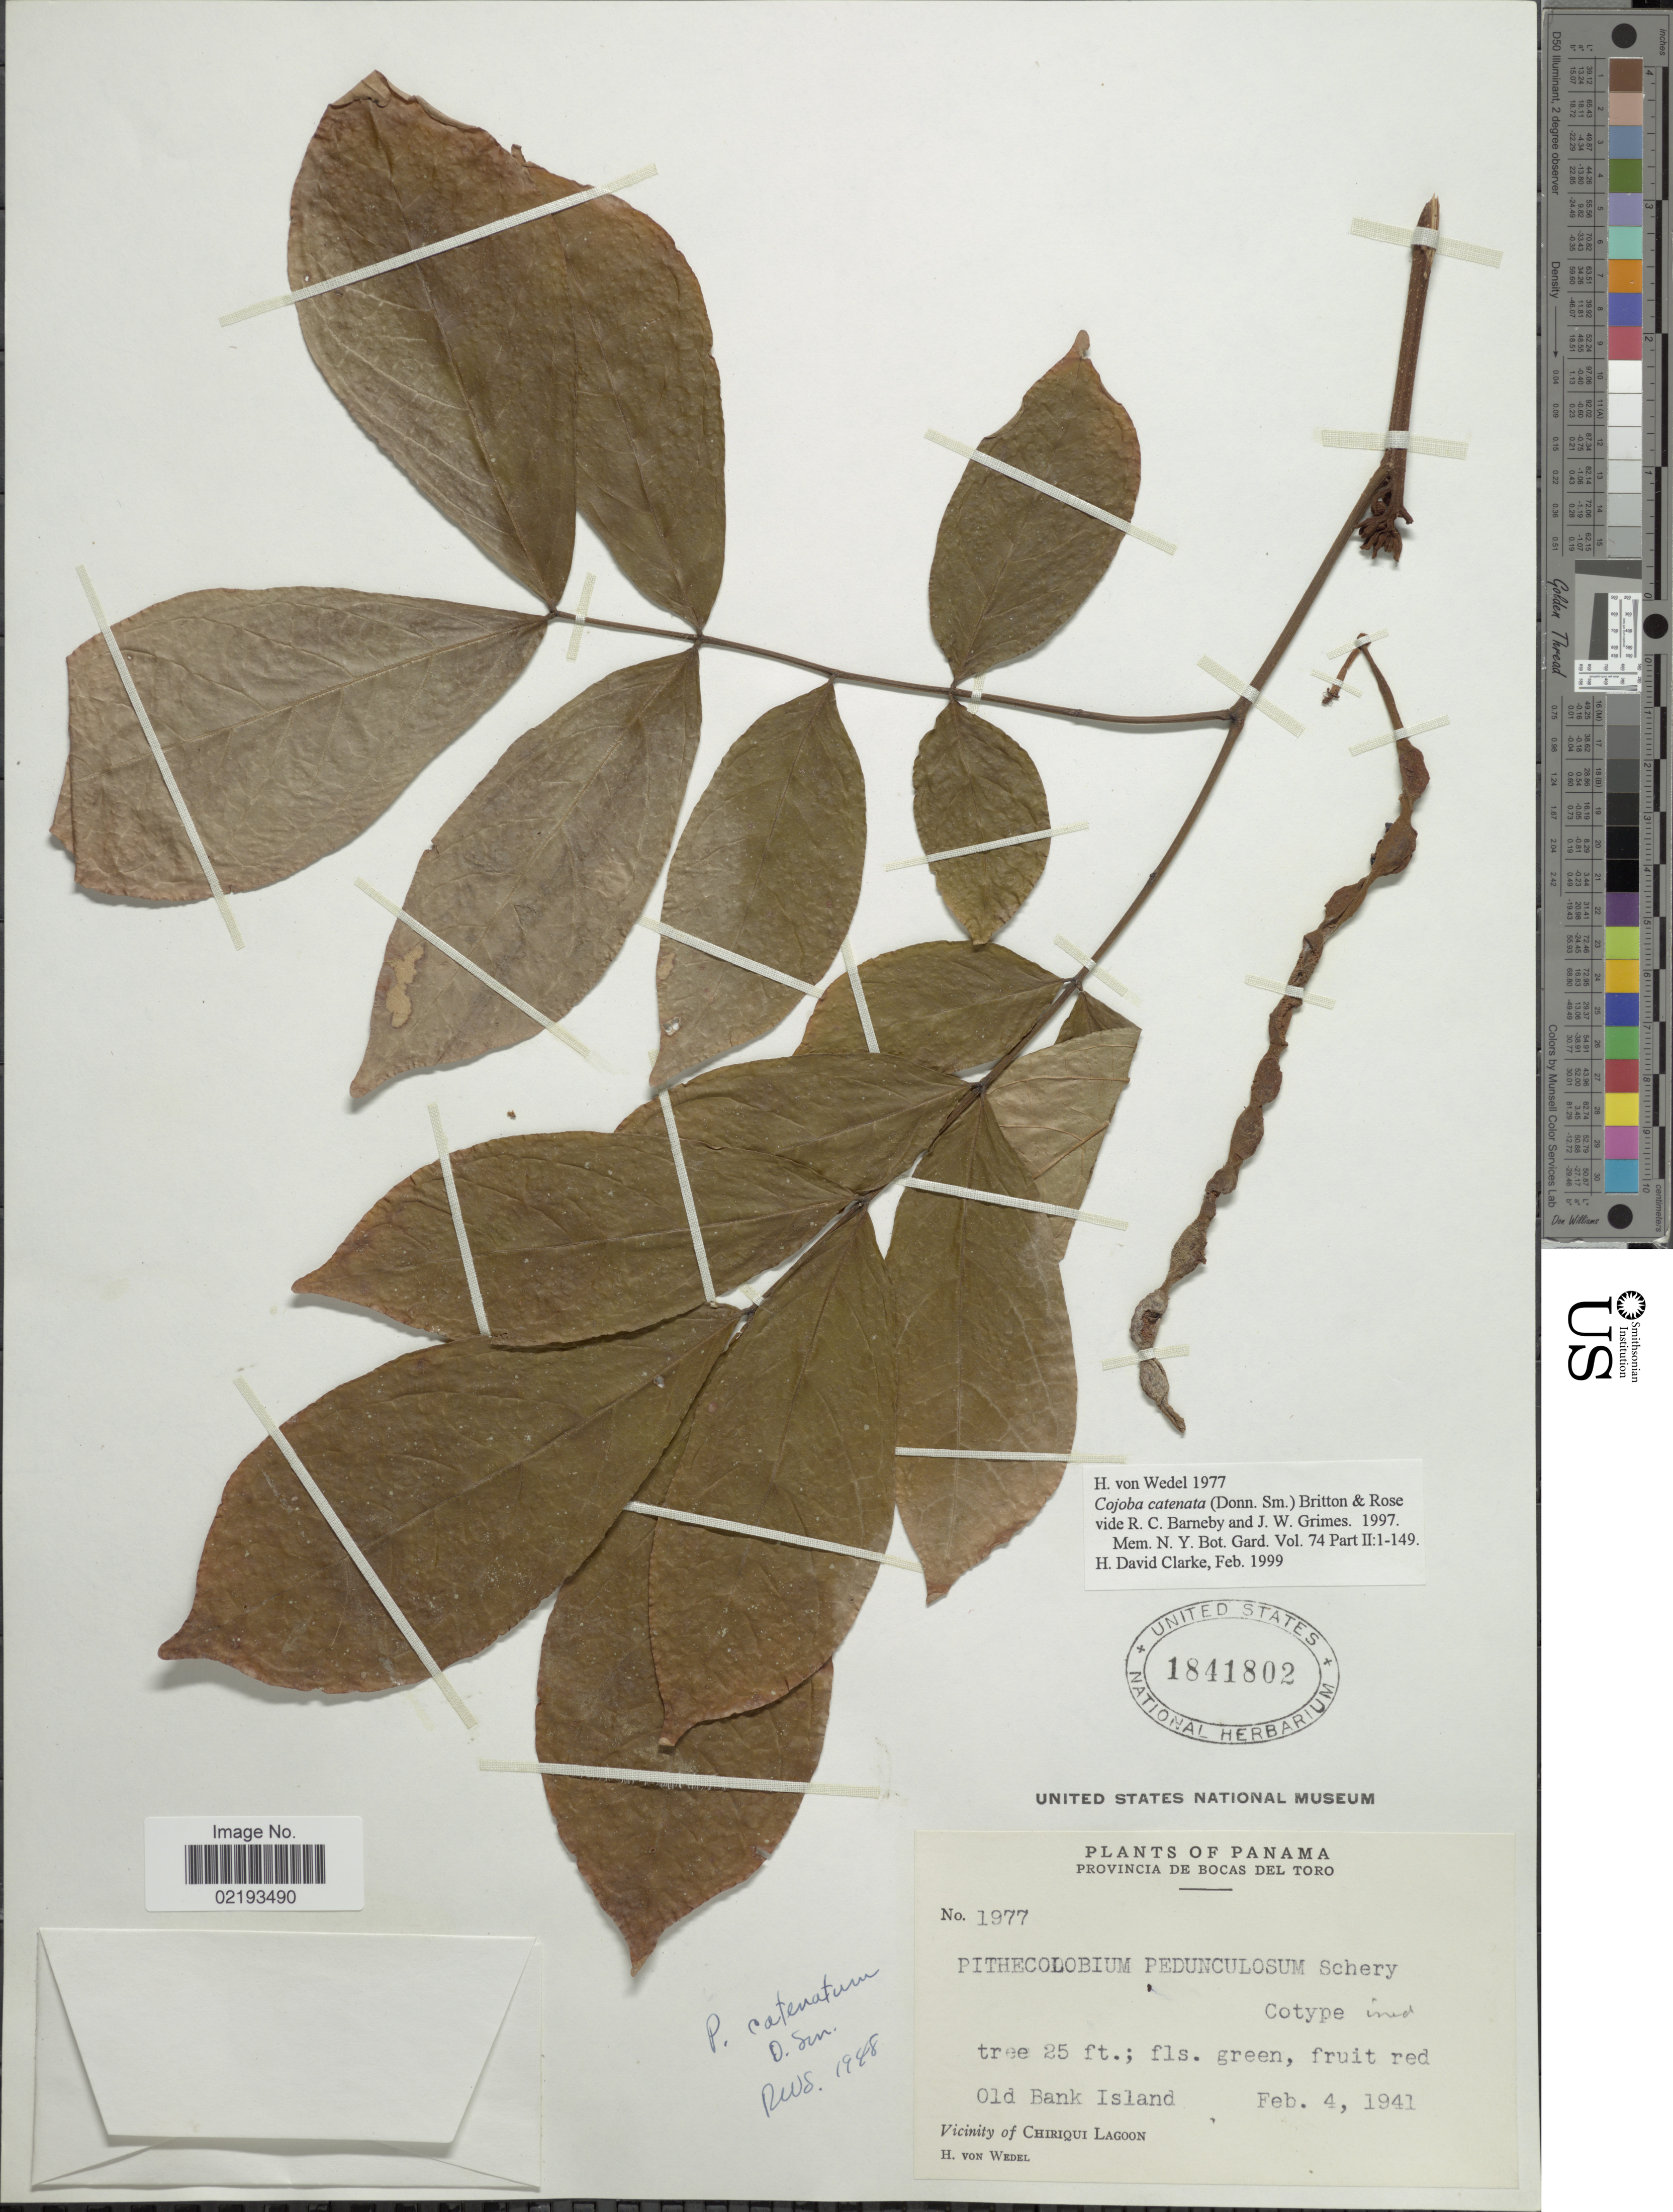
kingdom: Plantae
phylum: Tracheophyta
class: Magnoliopsida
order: Fabales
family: Fabaceae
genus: Cojoba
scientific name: Cojoba catenata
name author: (Donn. Sm.) Britton & Rose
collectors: H. von Wedel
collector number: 1977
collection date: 1941-02-04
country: Panama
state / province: Bocas del Toro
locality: Old Bank Island, Vicinity of Chiriqui Lagoon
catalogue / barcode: US 1841802